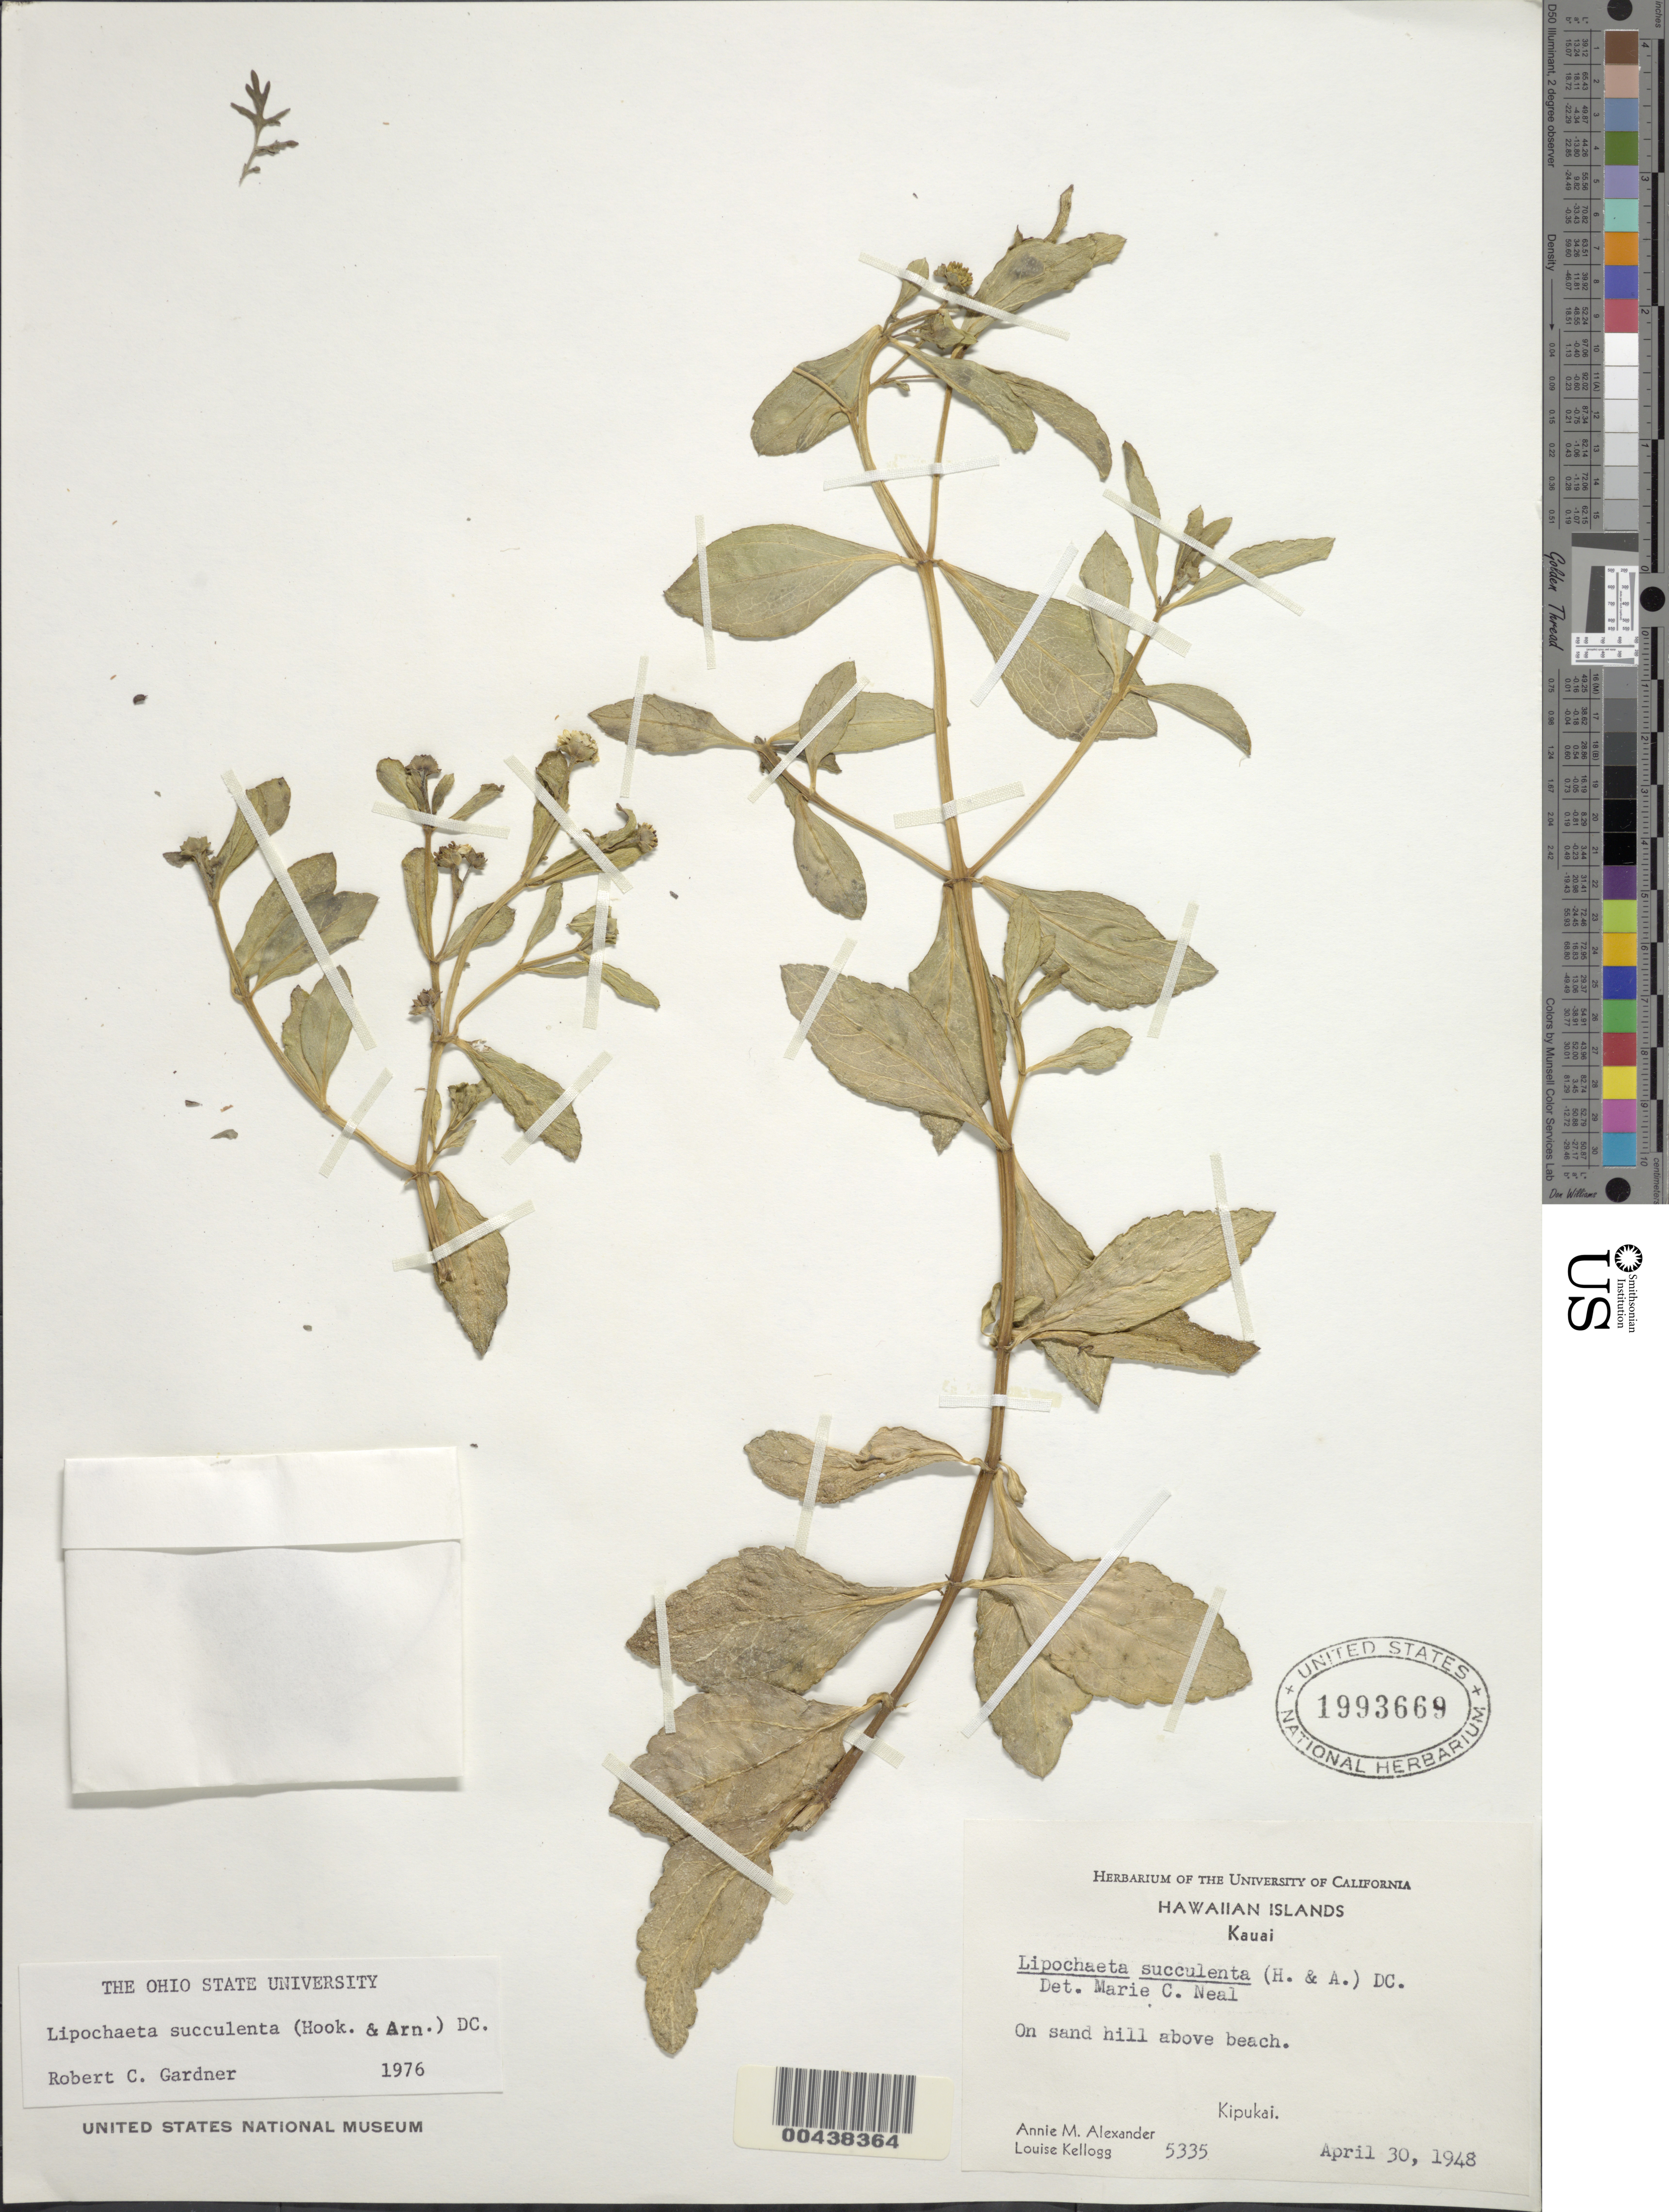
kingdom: Plantae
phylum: Tracheophyta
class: Magnoliopsida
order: Asterales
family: Asteraceae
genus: Lipochaeta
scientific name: Lipochaeta succulenta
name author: (Hook. & Arn.) DC.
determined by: Gardner, R. C.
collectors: A. M. Alexander & L. Kellogg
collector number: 5335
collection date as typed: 30 Apr 1948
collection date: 1948-04-30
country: United States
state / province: Hawaii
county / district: Kauai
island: Kaua'i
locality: Kipukai. hill above beach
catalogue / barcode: US 1993669